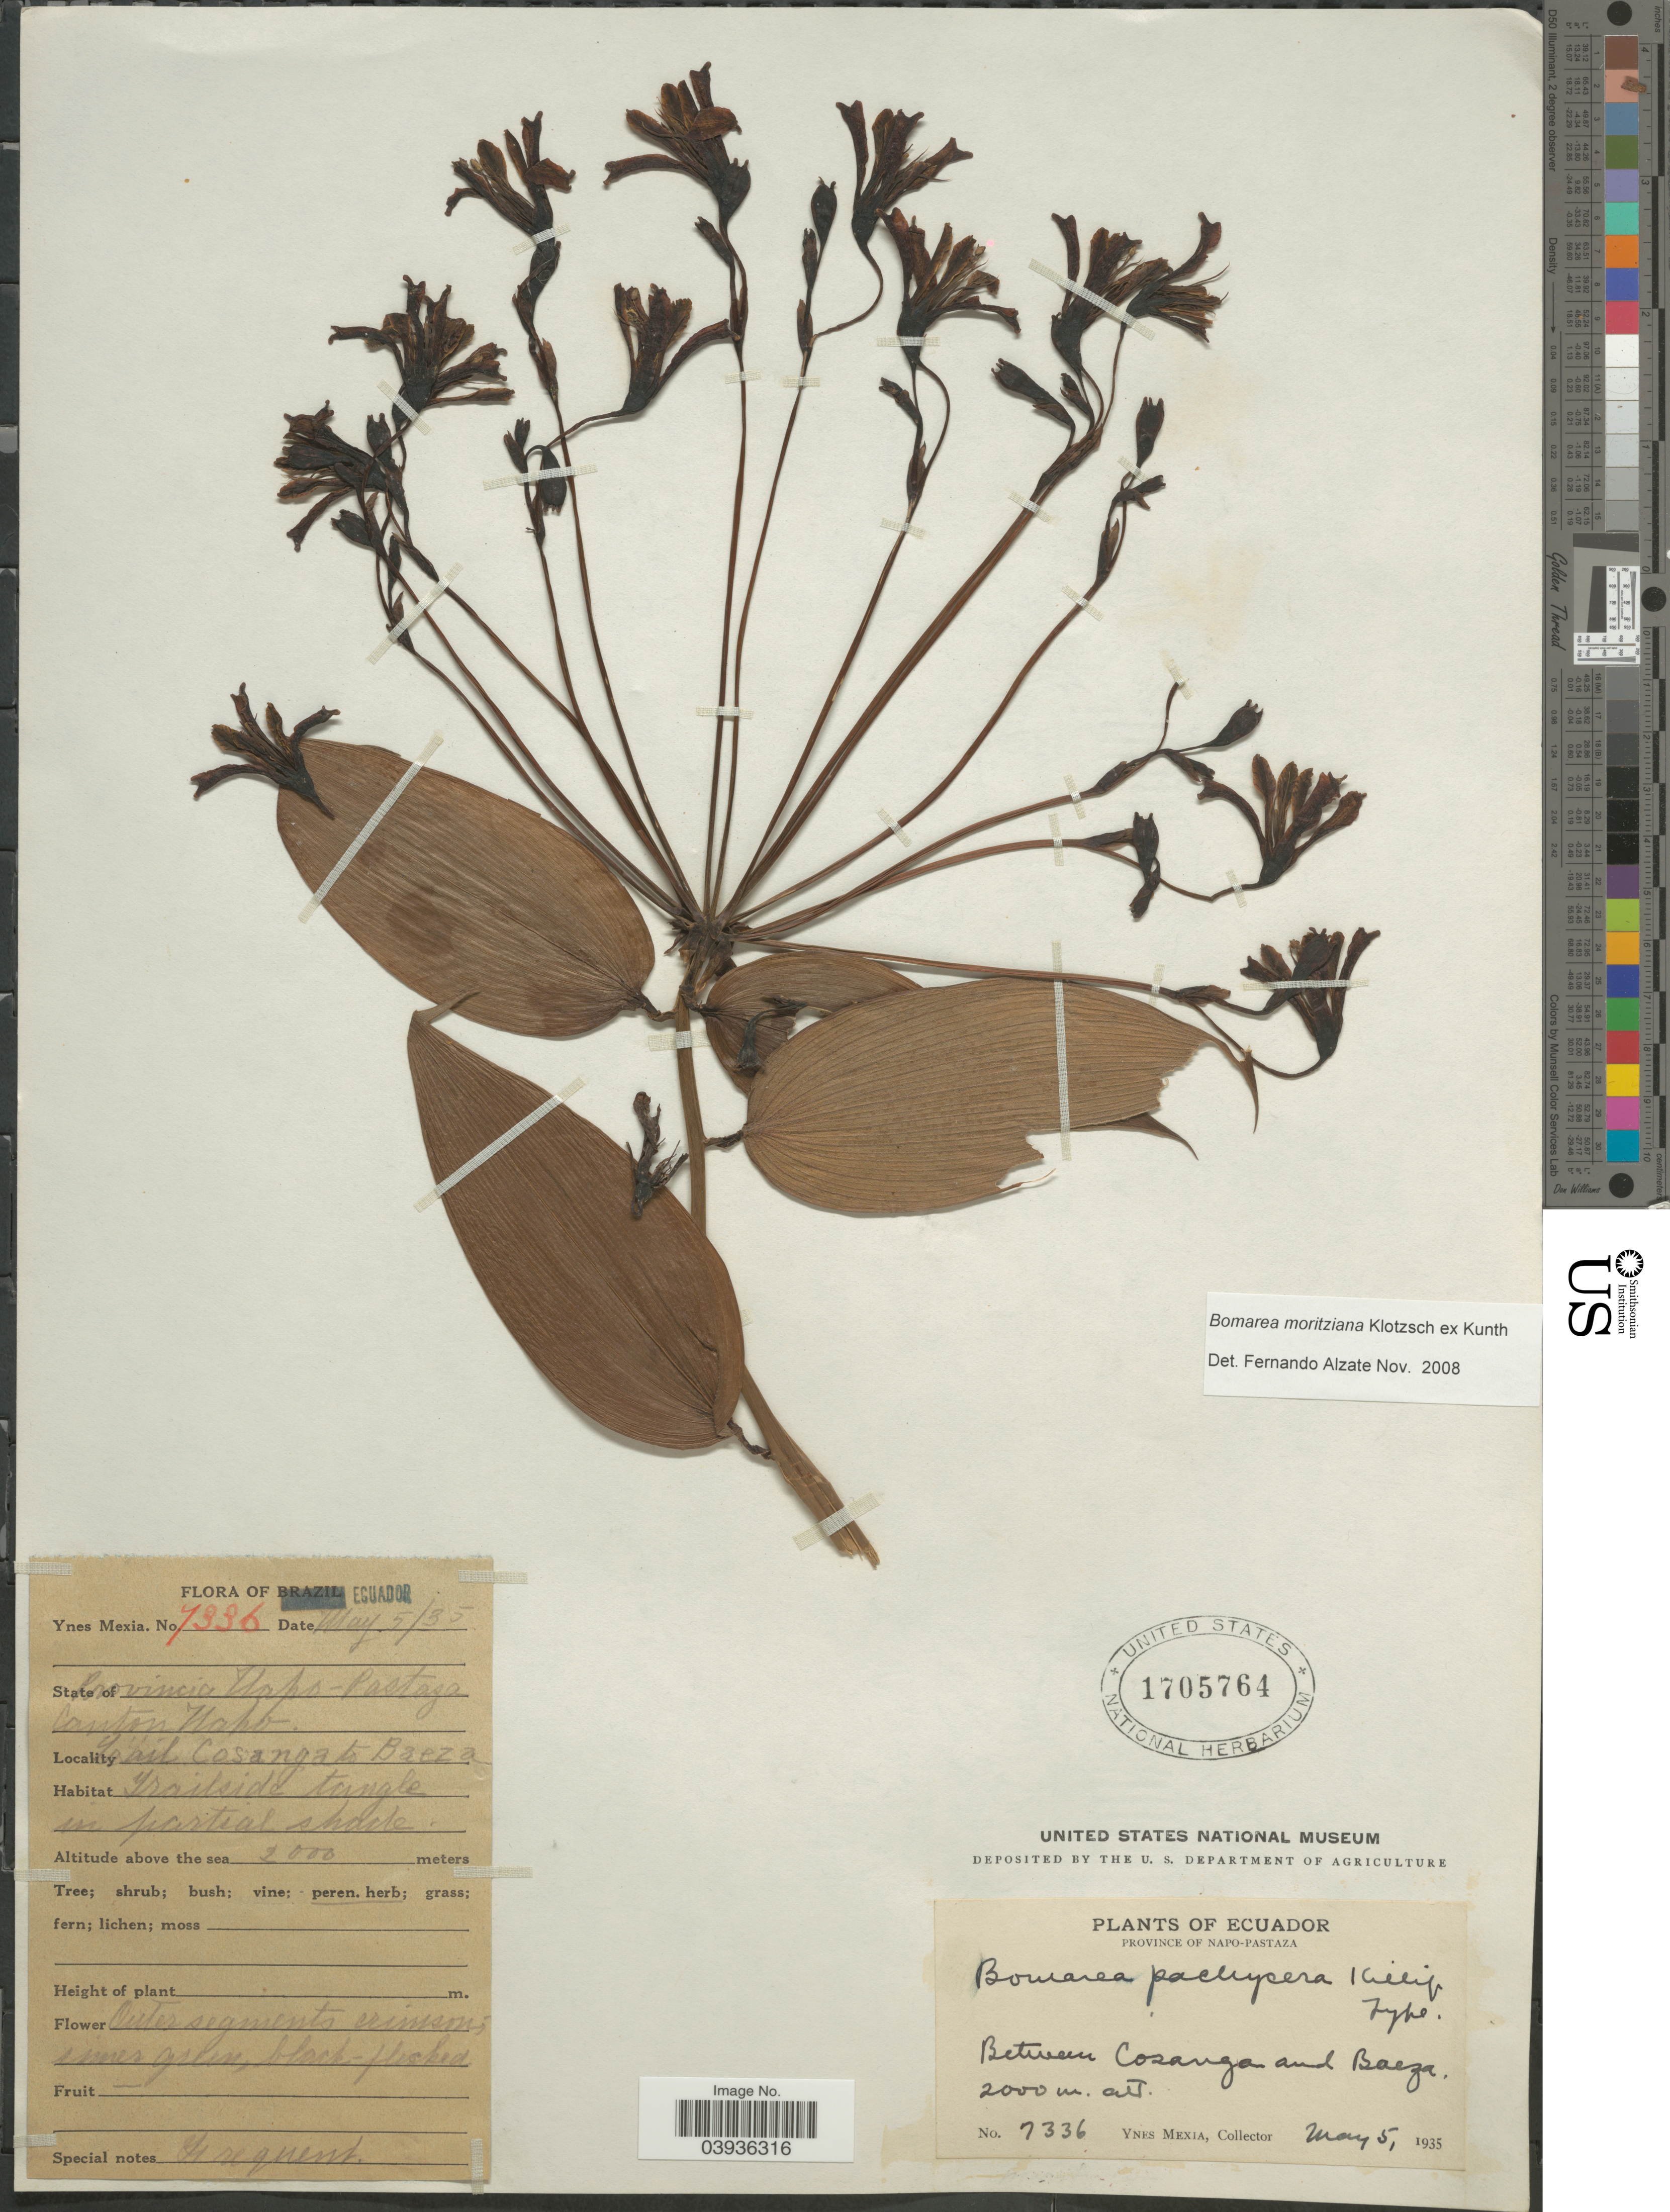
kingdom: Plantae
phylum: Tracheophyta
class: Liliopsida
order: Liliales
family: Alstroemeriaceae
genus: Bomarea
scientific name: Bomarea moritziana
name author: Klotzsch ex Kunth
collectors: Y. Mexia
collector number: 7336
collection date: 1935-05-05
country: Ecuador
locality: Provincia Napo-Pastaza. Canton Napo. Trail Cosanga to Baeza. Trailside tangle in partial shade.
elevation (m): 2000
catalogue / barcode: US 1705764